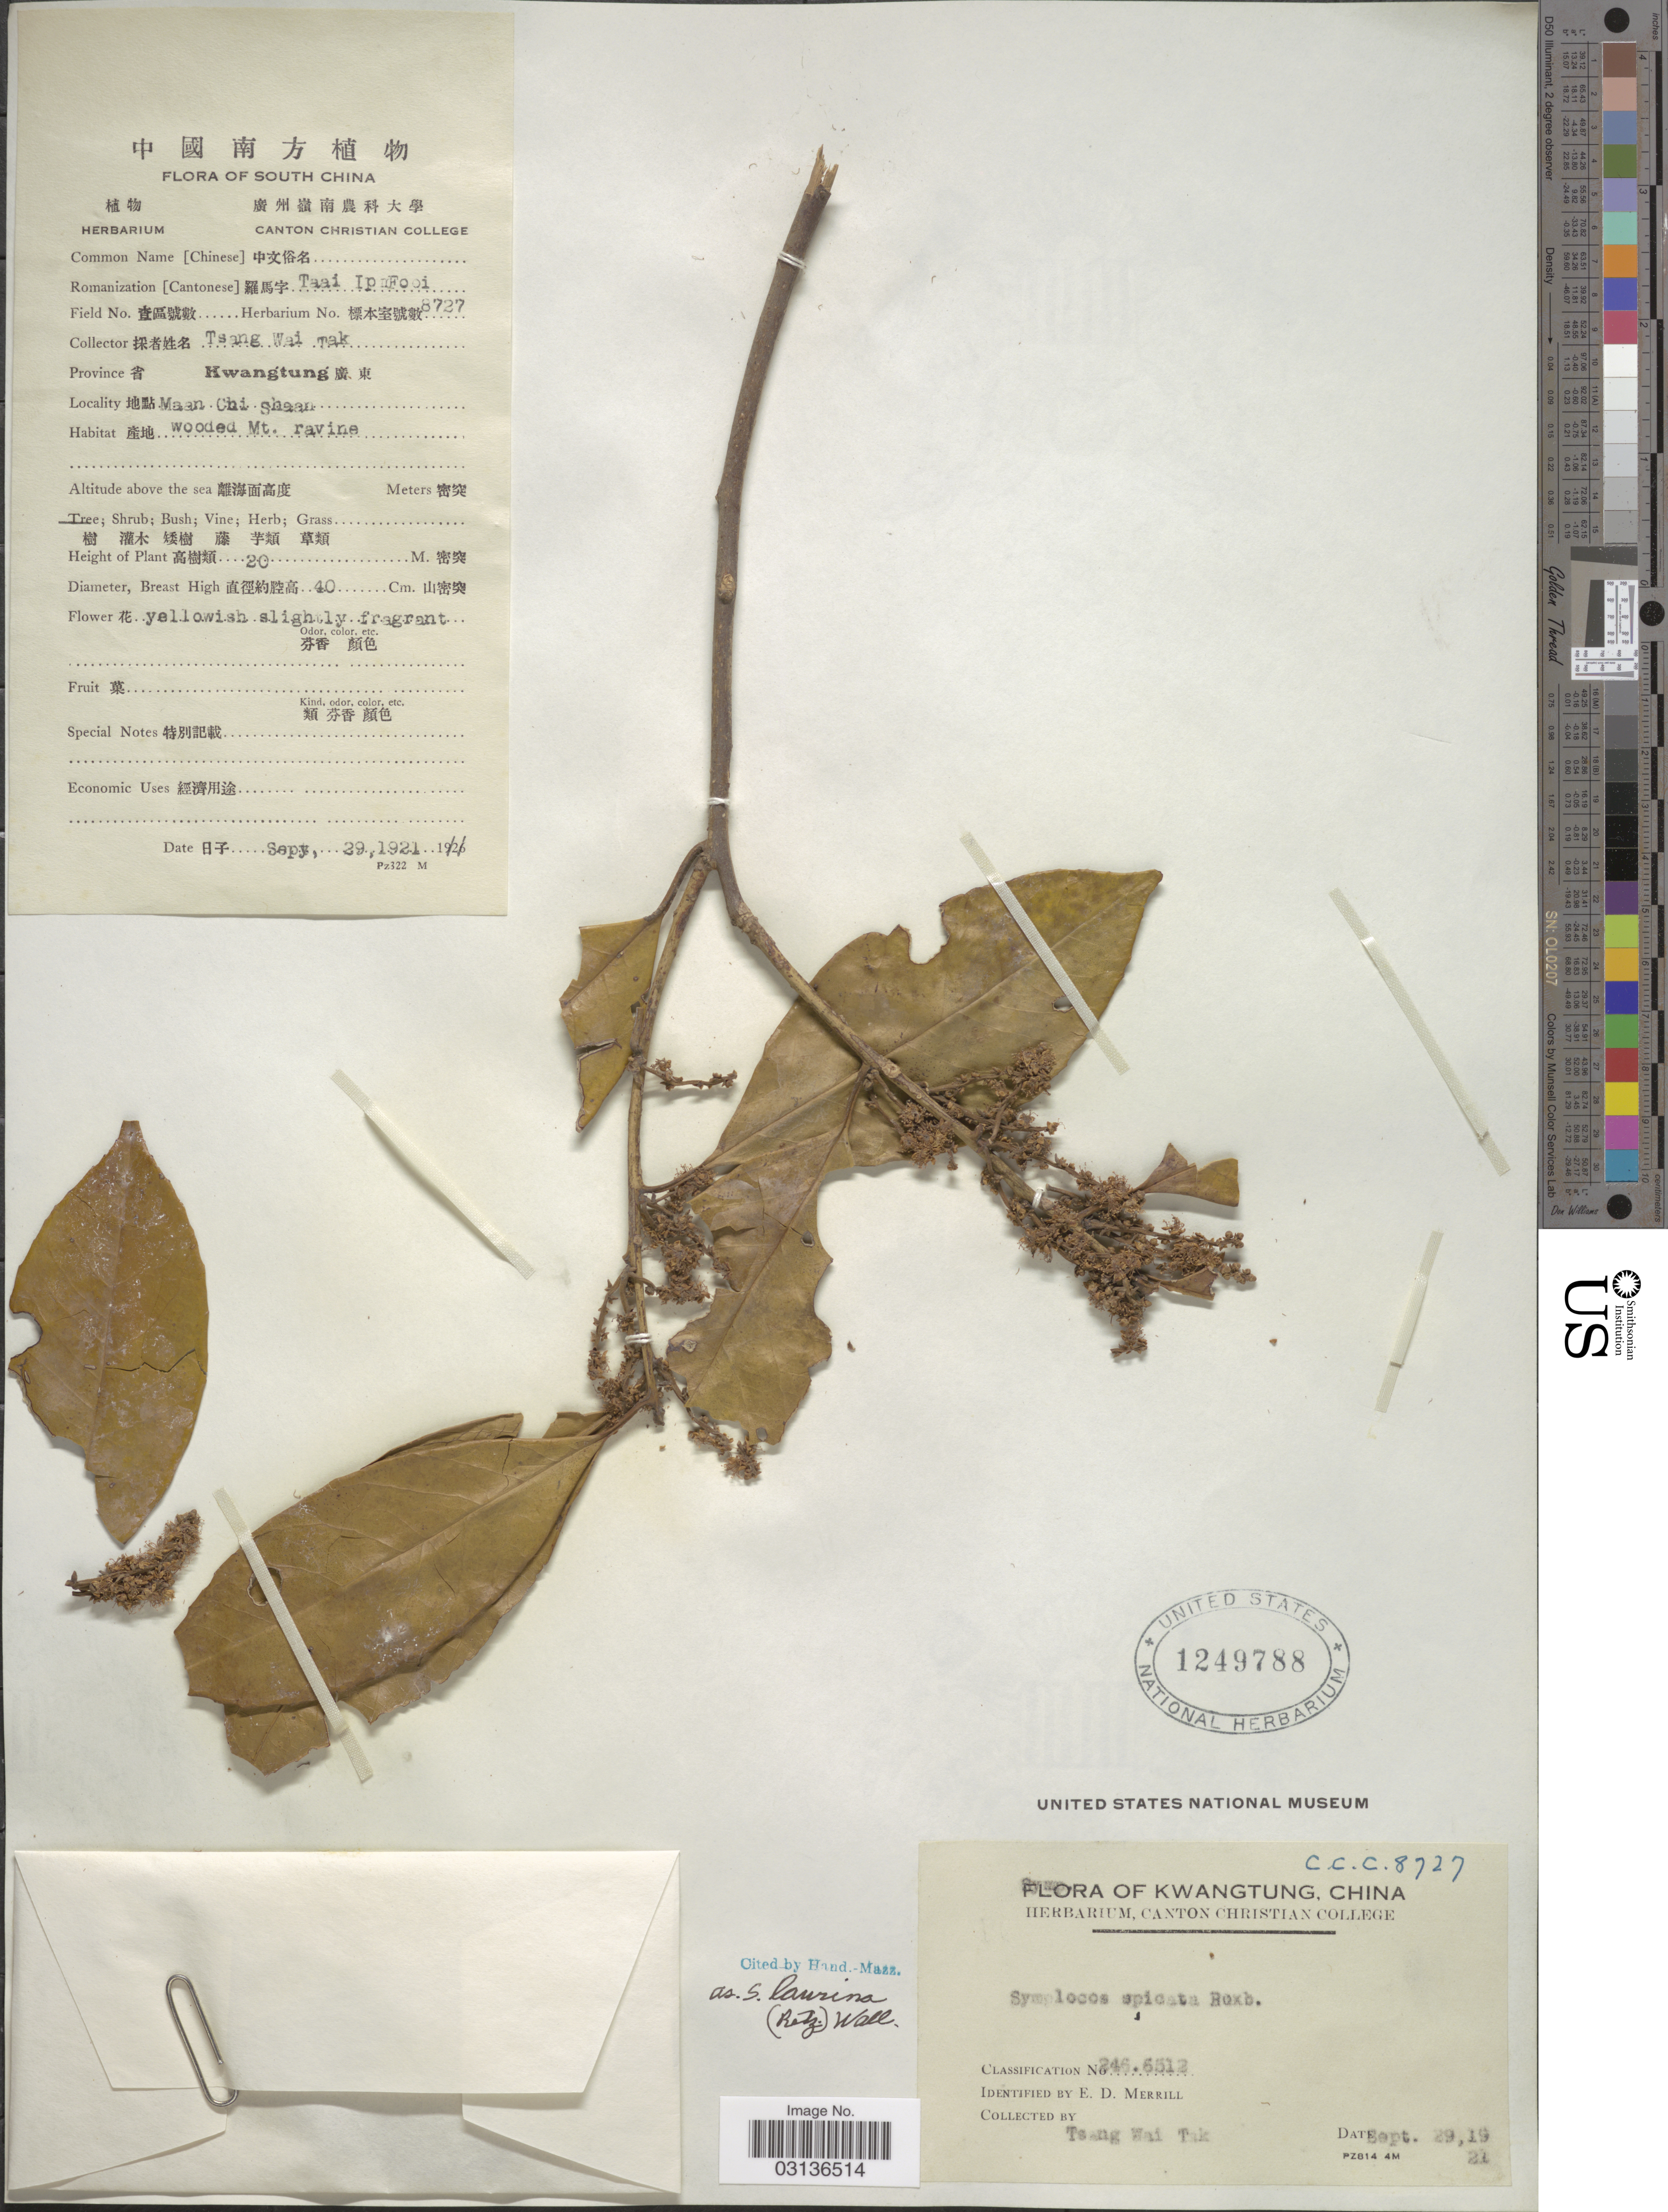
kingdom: Plantae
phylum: Tracheophyta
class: Magnoliopsida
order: Ericales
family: Symplocaceae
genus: Symplocos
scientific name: Symplocos cochinchinensis subsp. laurina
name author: (Retz.) Noot.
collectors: W. T. Tsang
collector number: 8727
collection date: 1921-09-29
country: China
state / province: Guangdong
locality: Kwangtung. South China. Maan Chi Shaan. Wooded Mt. ravine.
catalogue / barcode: US 1249788